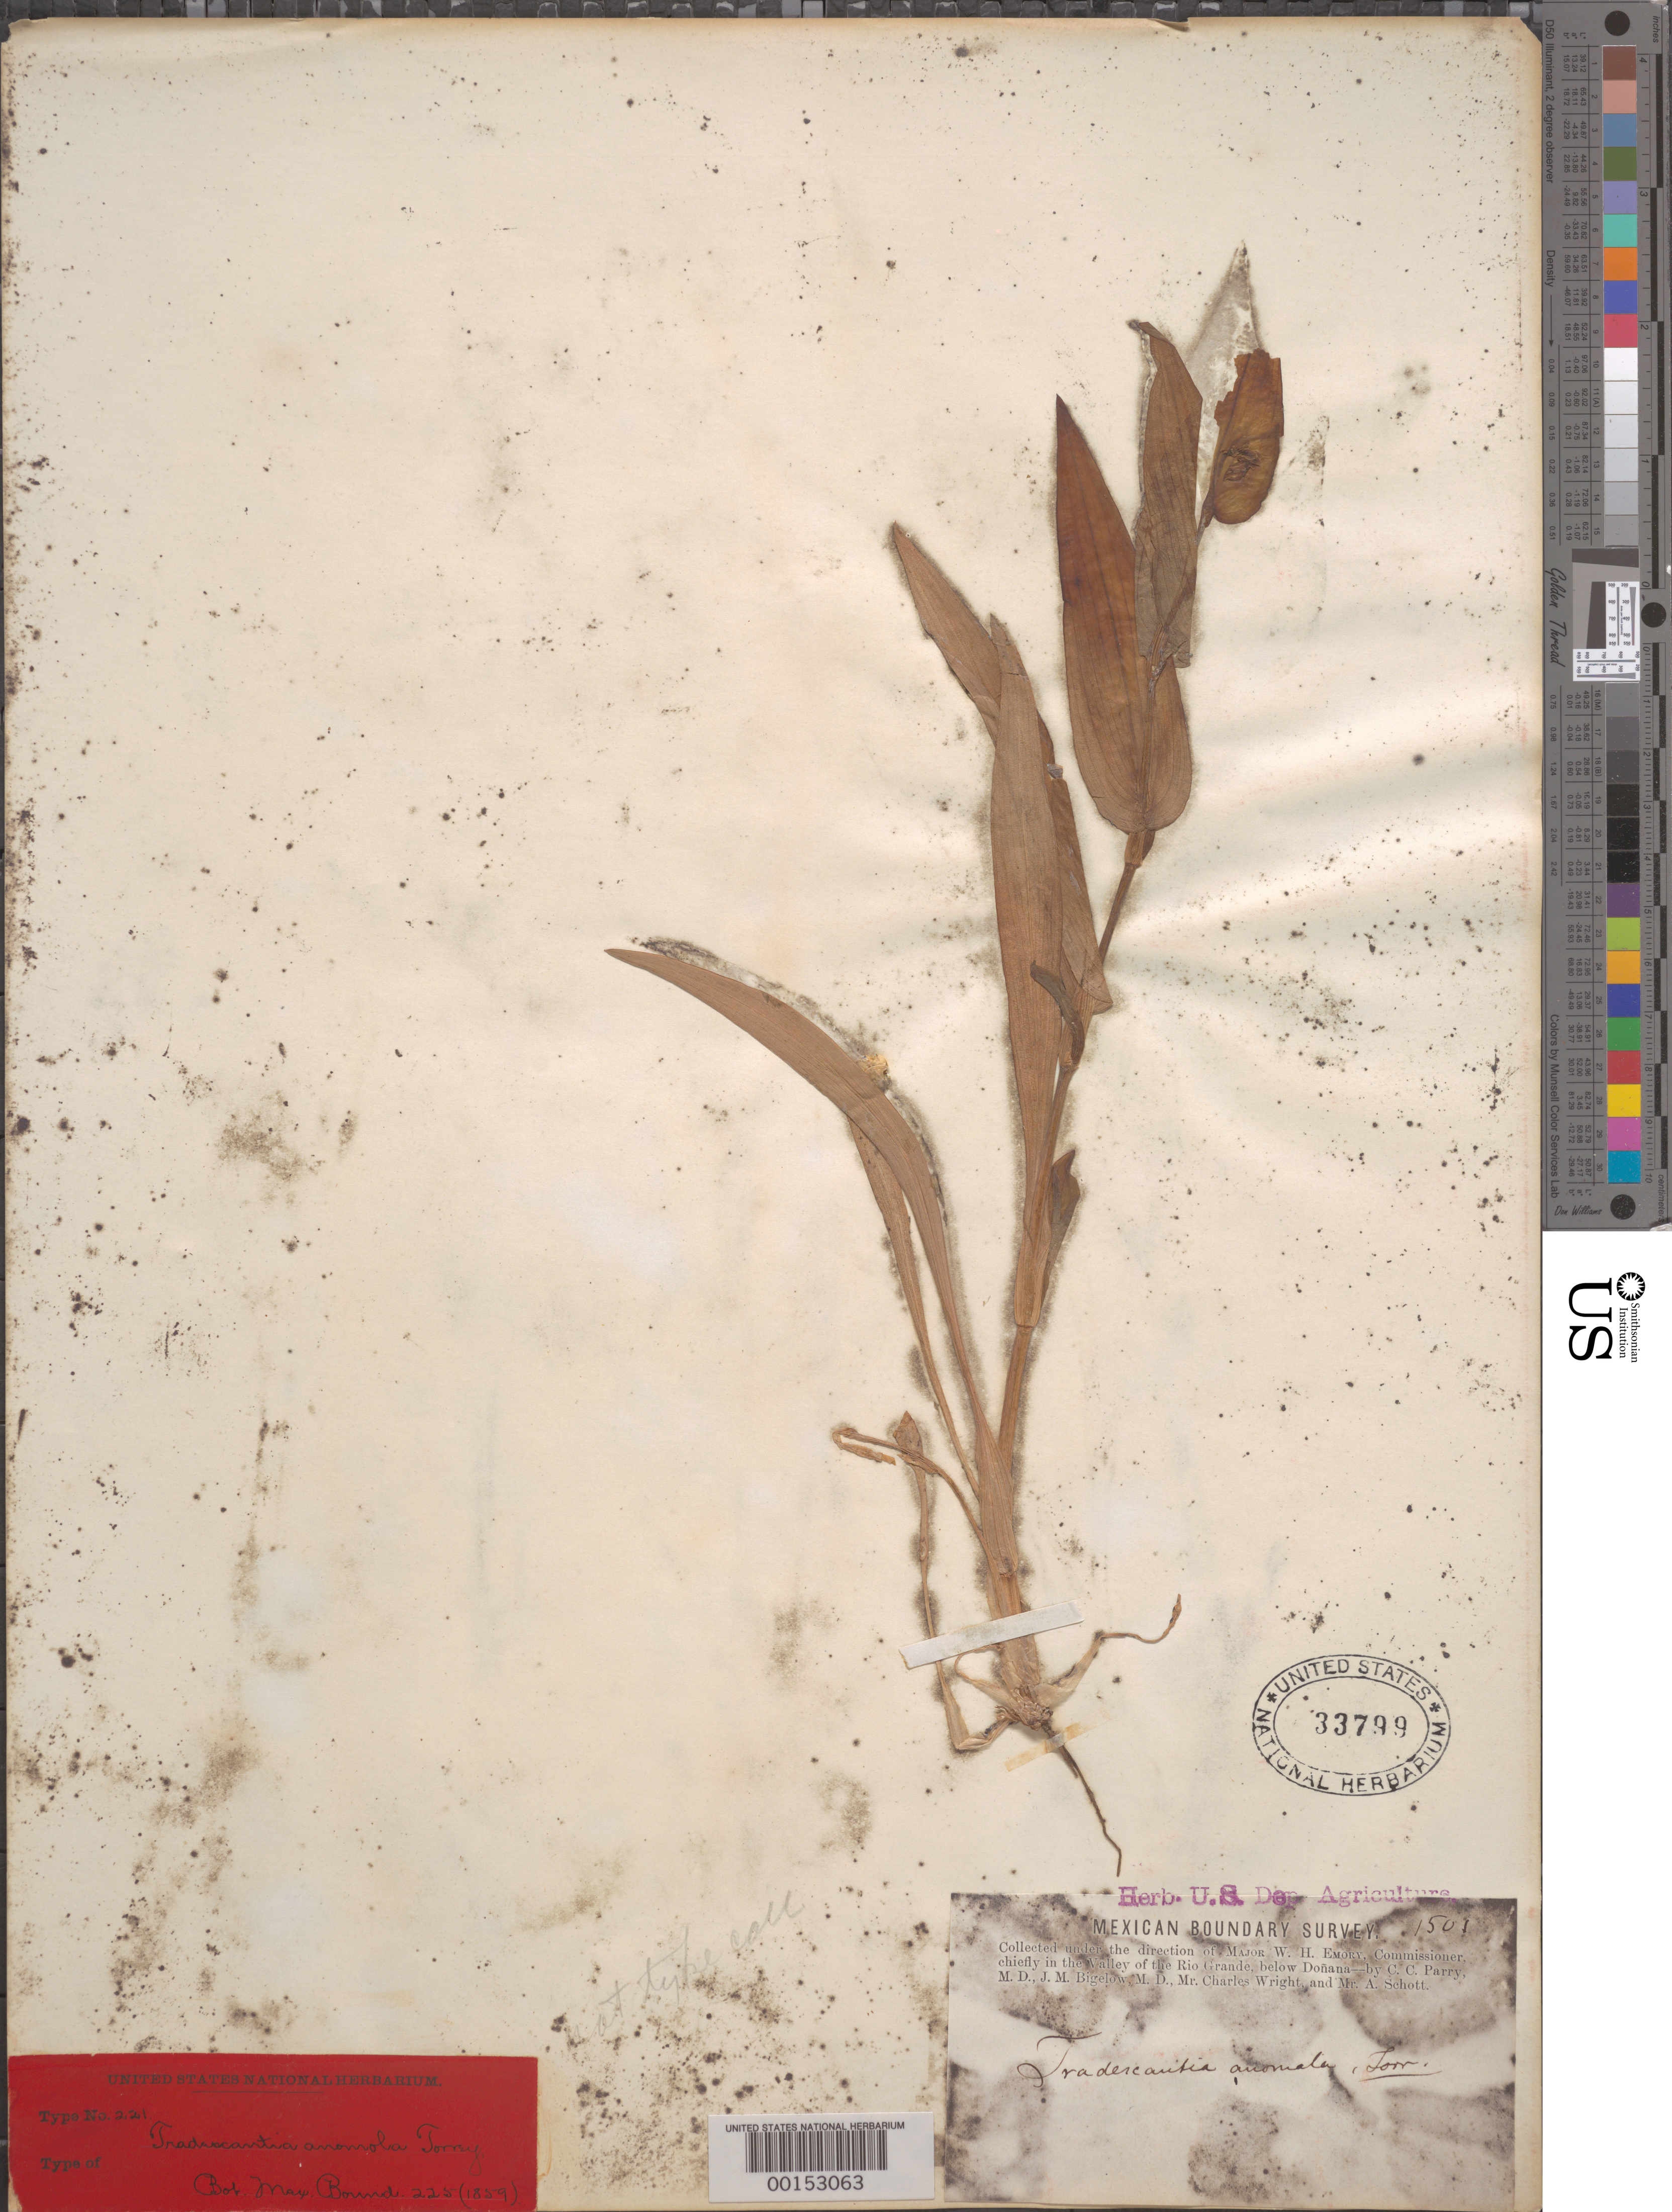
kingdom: Plantae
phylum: Tracheophyta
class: Liliopsida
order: Commelinales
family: Commelinaceae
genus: Tinantia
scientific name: Tinantia anomala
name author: (Torr.) C.B. Clarke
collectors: Mexican Boundary Survey & C. C. Parry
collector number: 1501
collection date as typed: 1859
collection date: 1859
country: United States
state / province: Texas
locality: Valley of rio grande below donana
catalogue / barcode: US 33799